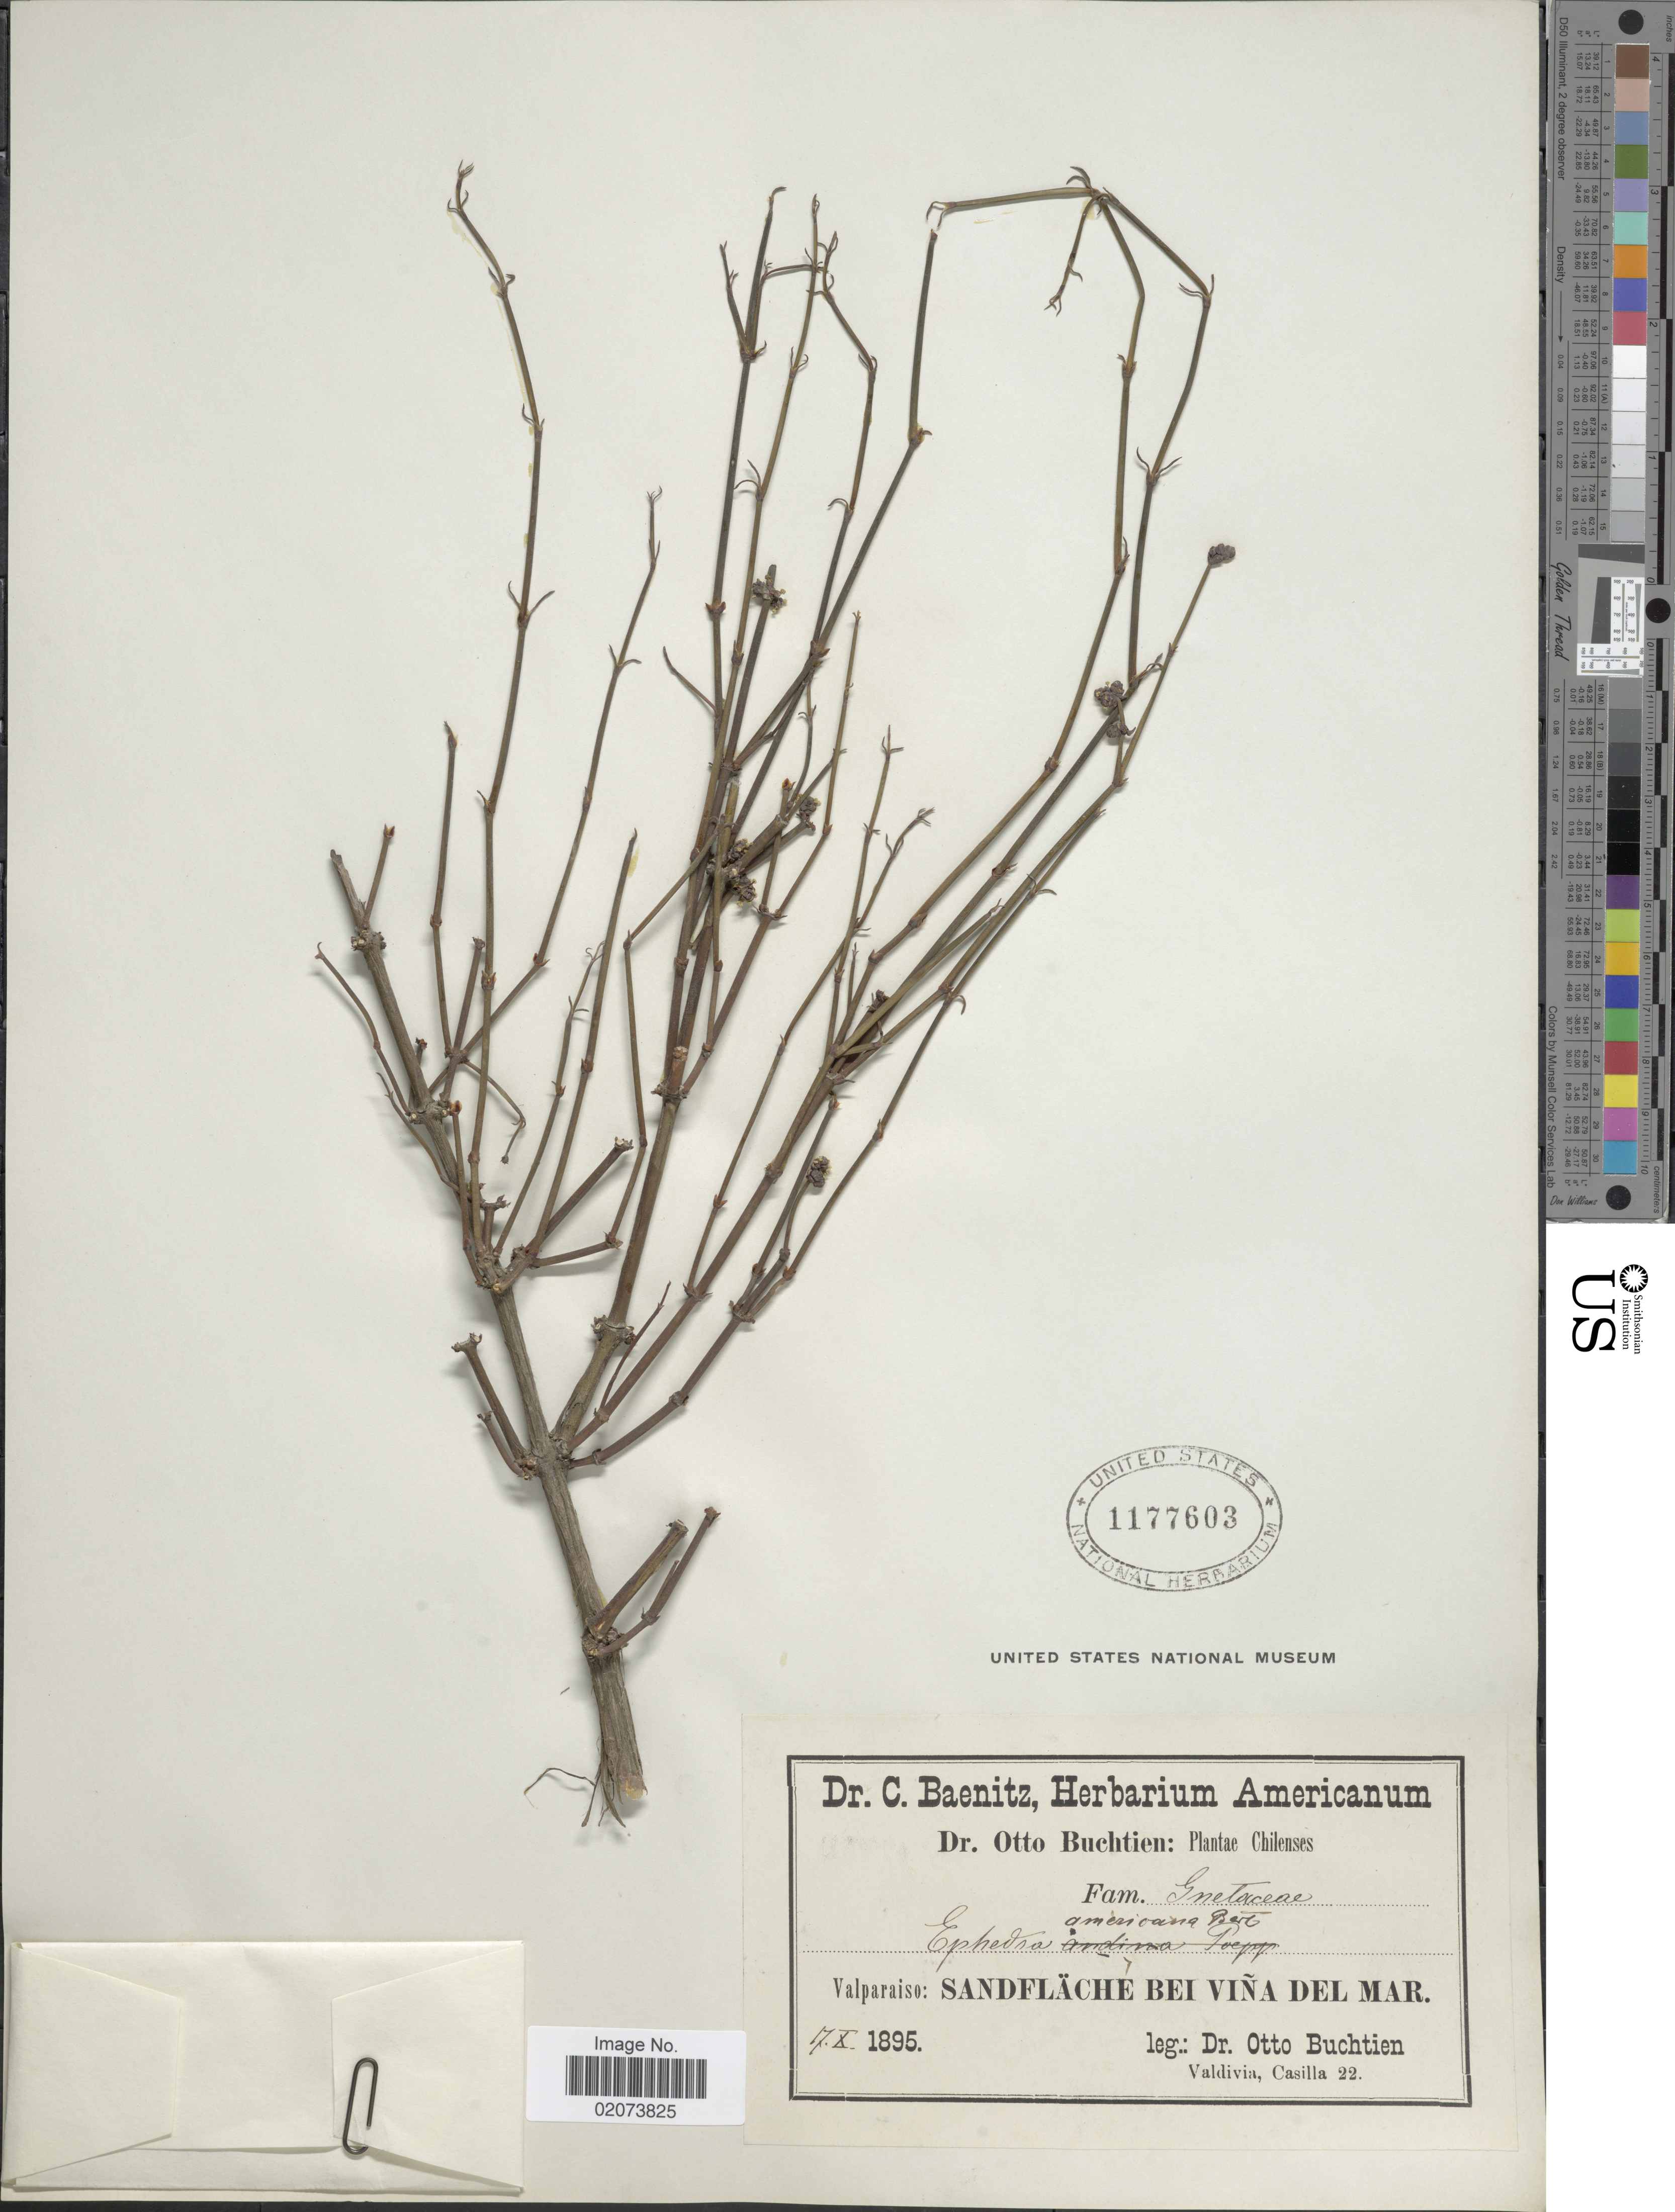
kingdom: Plantae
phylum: Tracheophyta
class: Gnetopsida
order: Ephedrales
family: Ephedraceae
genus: Ephedra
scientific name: Ephedra americana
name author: Humb. & Bonpl. ex Willd.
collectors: O. Buchtien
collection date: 1895-10-17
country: Chile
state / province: Valparaíso (V)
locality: Valparaiso: Snadflache Bei Vina del Mar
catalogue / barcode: US 1177603